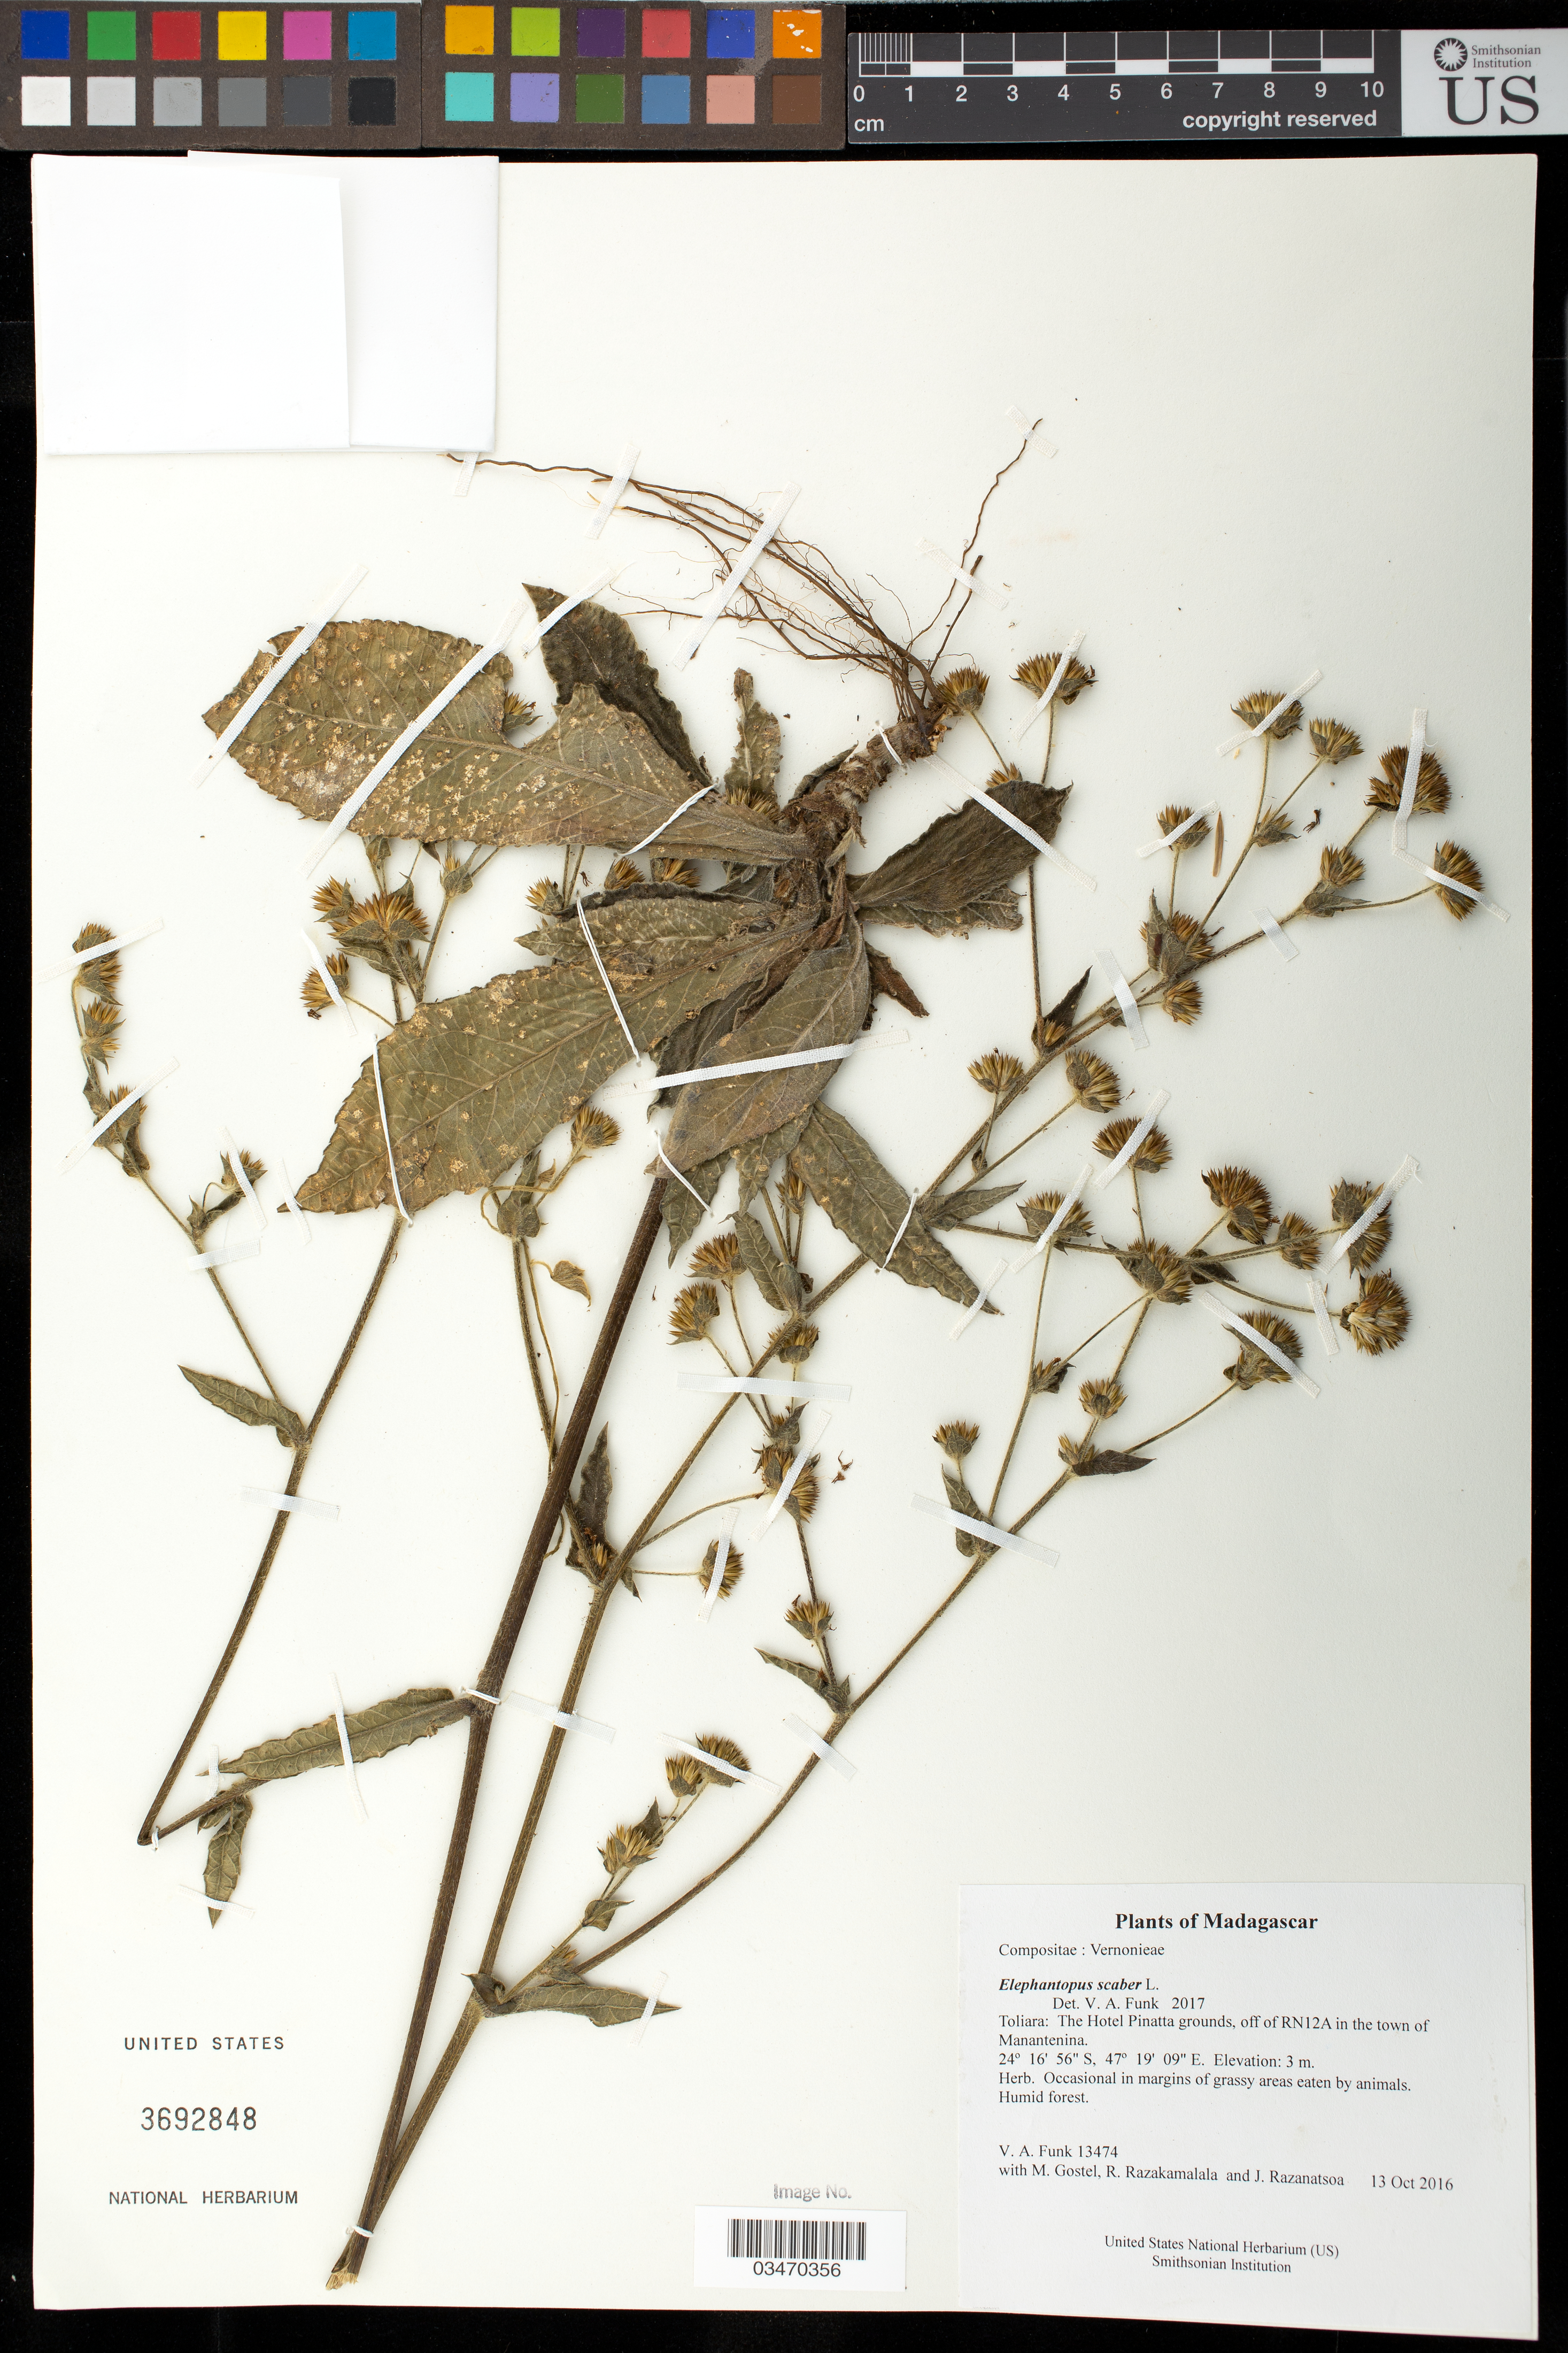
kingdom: Plantae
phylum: Tracheophyta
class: Magnoliopsida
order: Asterales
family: Asteraceae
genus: Elephantopus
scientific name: Elephantopus scaber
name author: L.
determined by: Funk, Vicki A., (BOT), Smithsonian Institution - National Museum of Natural History (UNITED STATES)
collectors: M. R. Gostel, R. Razakamalala & J. Razanatsoa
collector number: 13474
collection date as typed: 13 Oct 2016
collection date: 2016-10-13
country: Madagascar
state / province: Anosy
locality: The Hotel Pinatta grounds, off of RN12A in the town of Manantenina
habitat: Humid forest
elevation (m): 3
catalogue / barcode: US 3692848